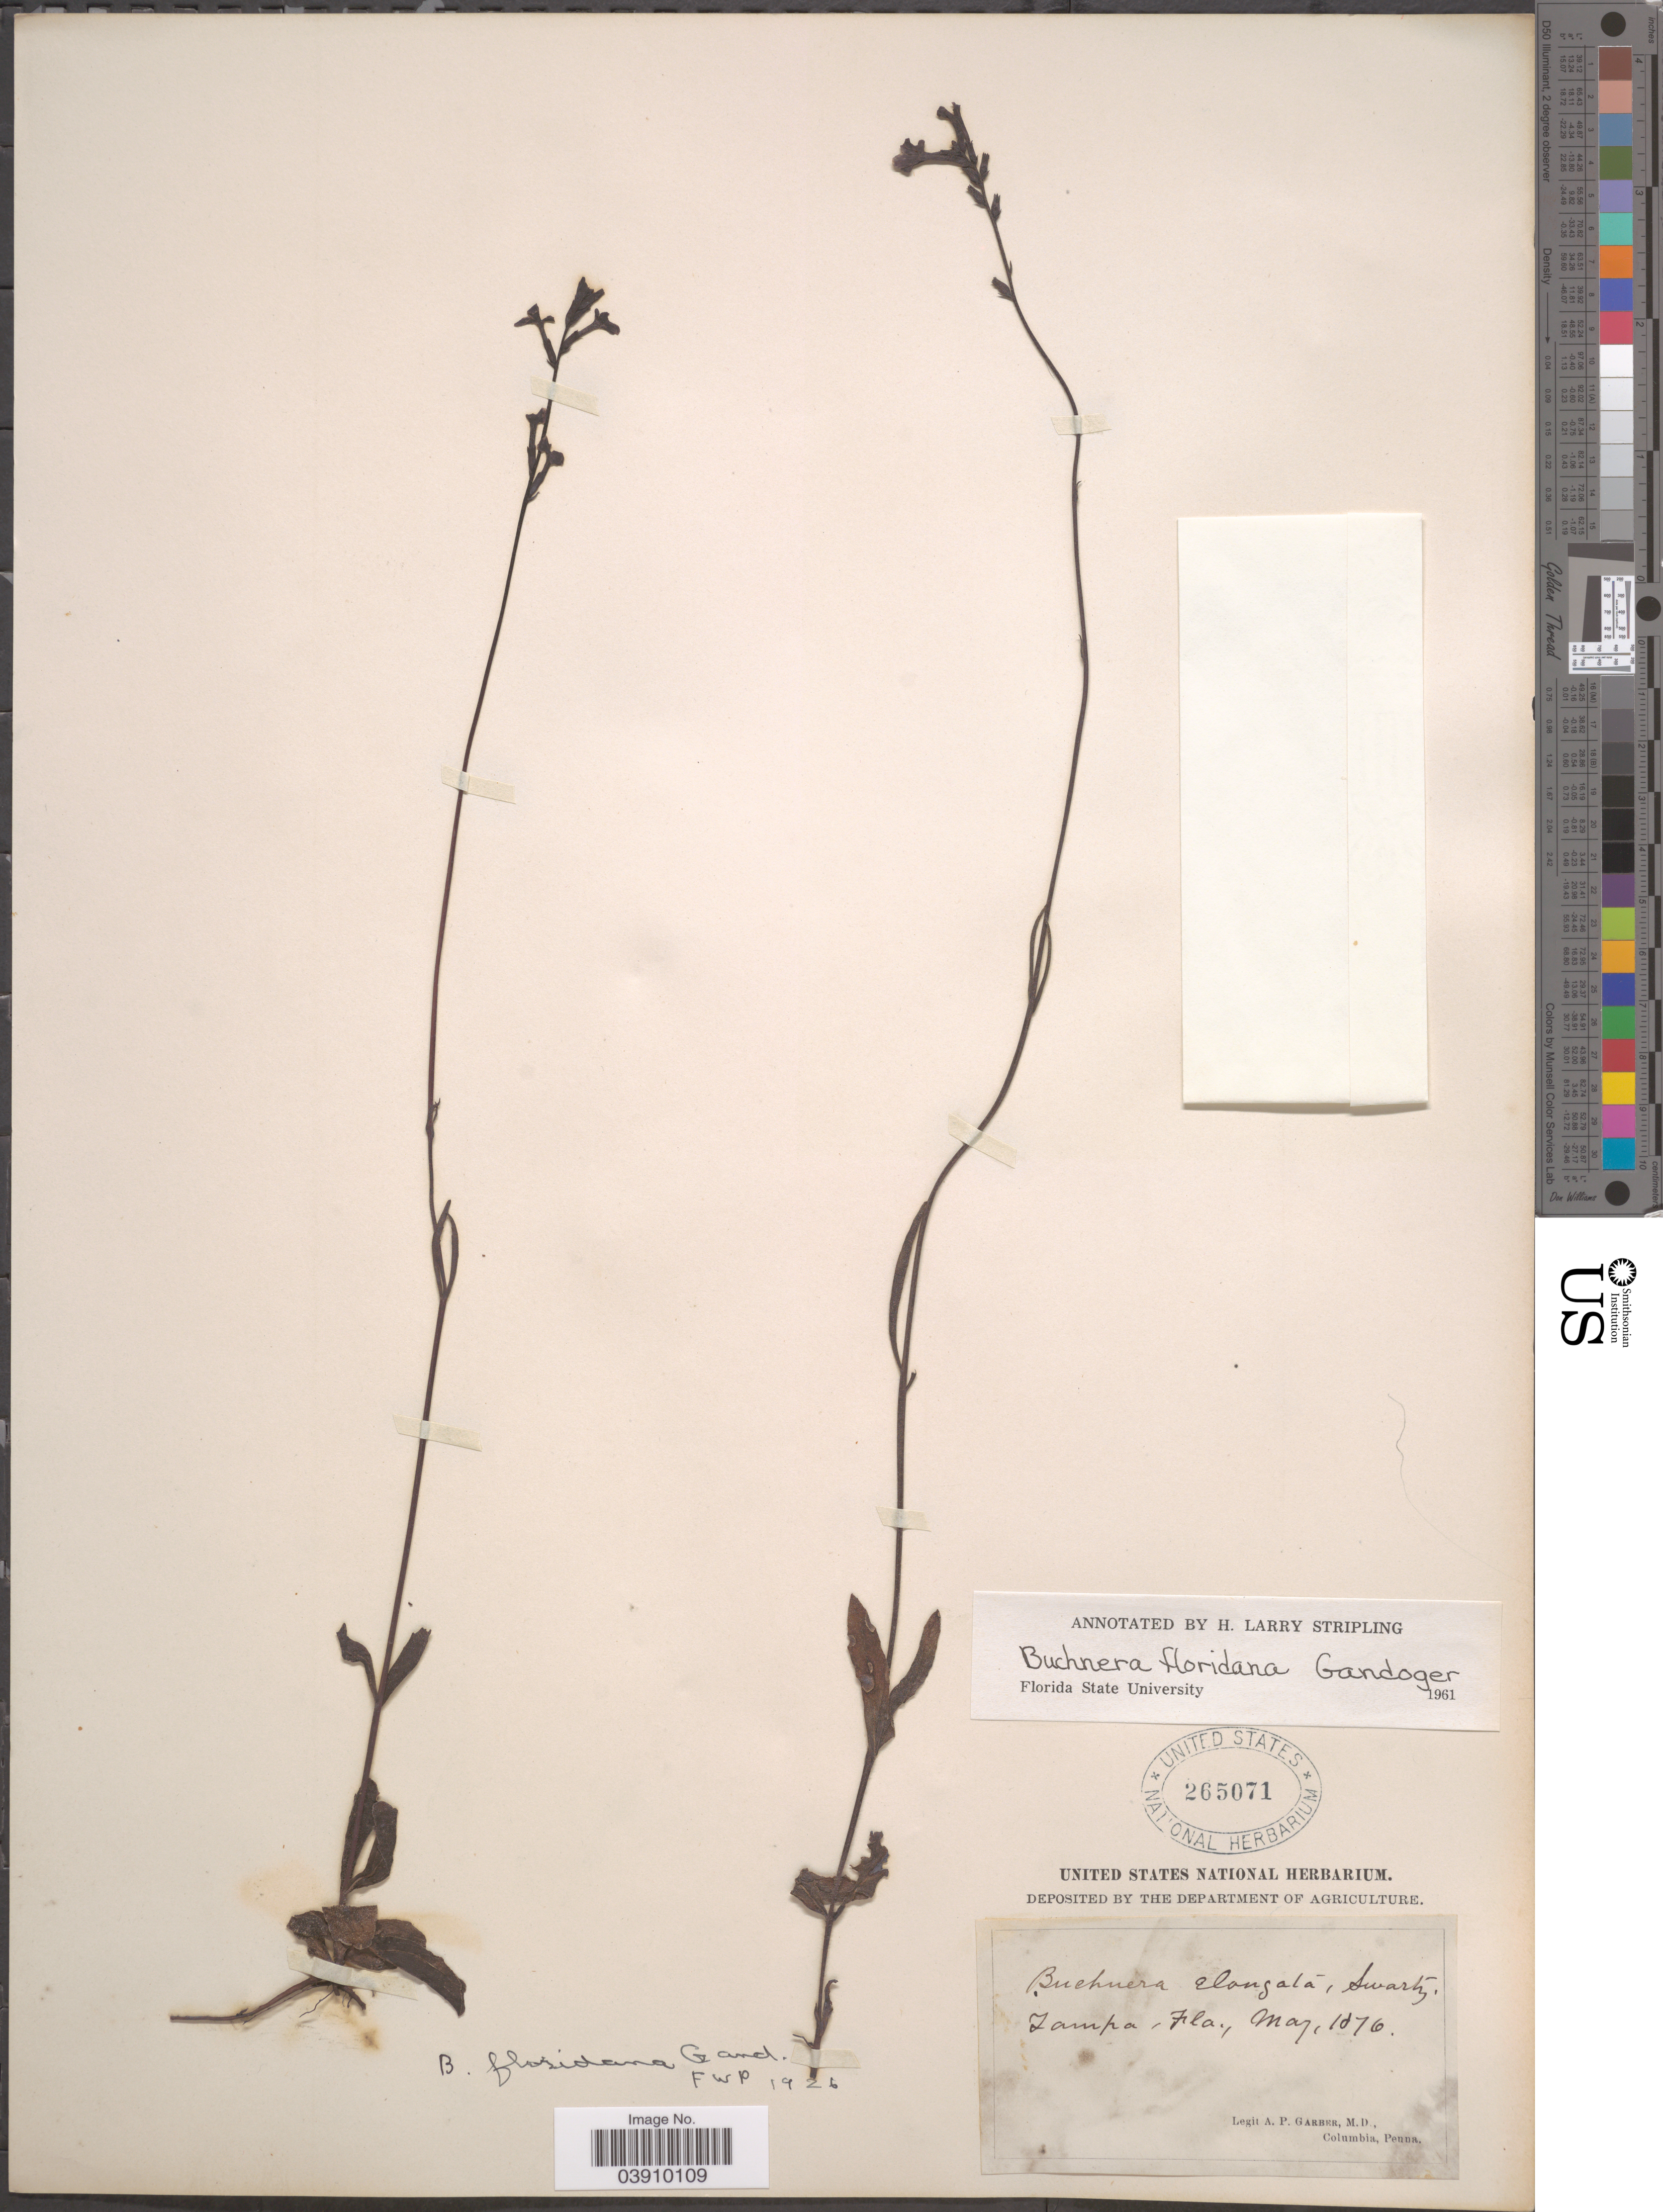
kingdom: Plantae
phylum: Tracheophyta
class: Magnoliopsida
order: Lamiales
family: Orobanchaceae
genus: Buchnera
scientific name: Buchnera floridana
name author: Gand.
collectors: A. P. Garber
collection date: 1876-05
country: United States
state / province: Florida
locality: Tampa.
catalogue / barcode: US 265071